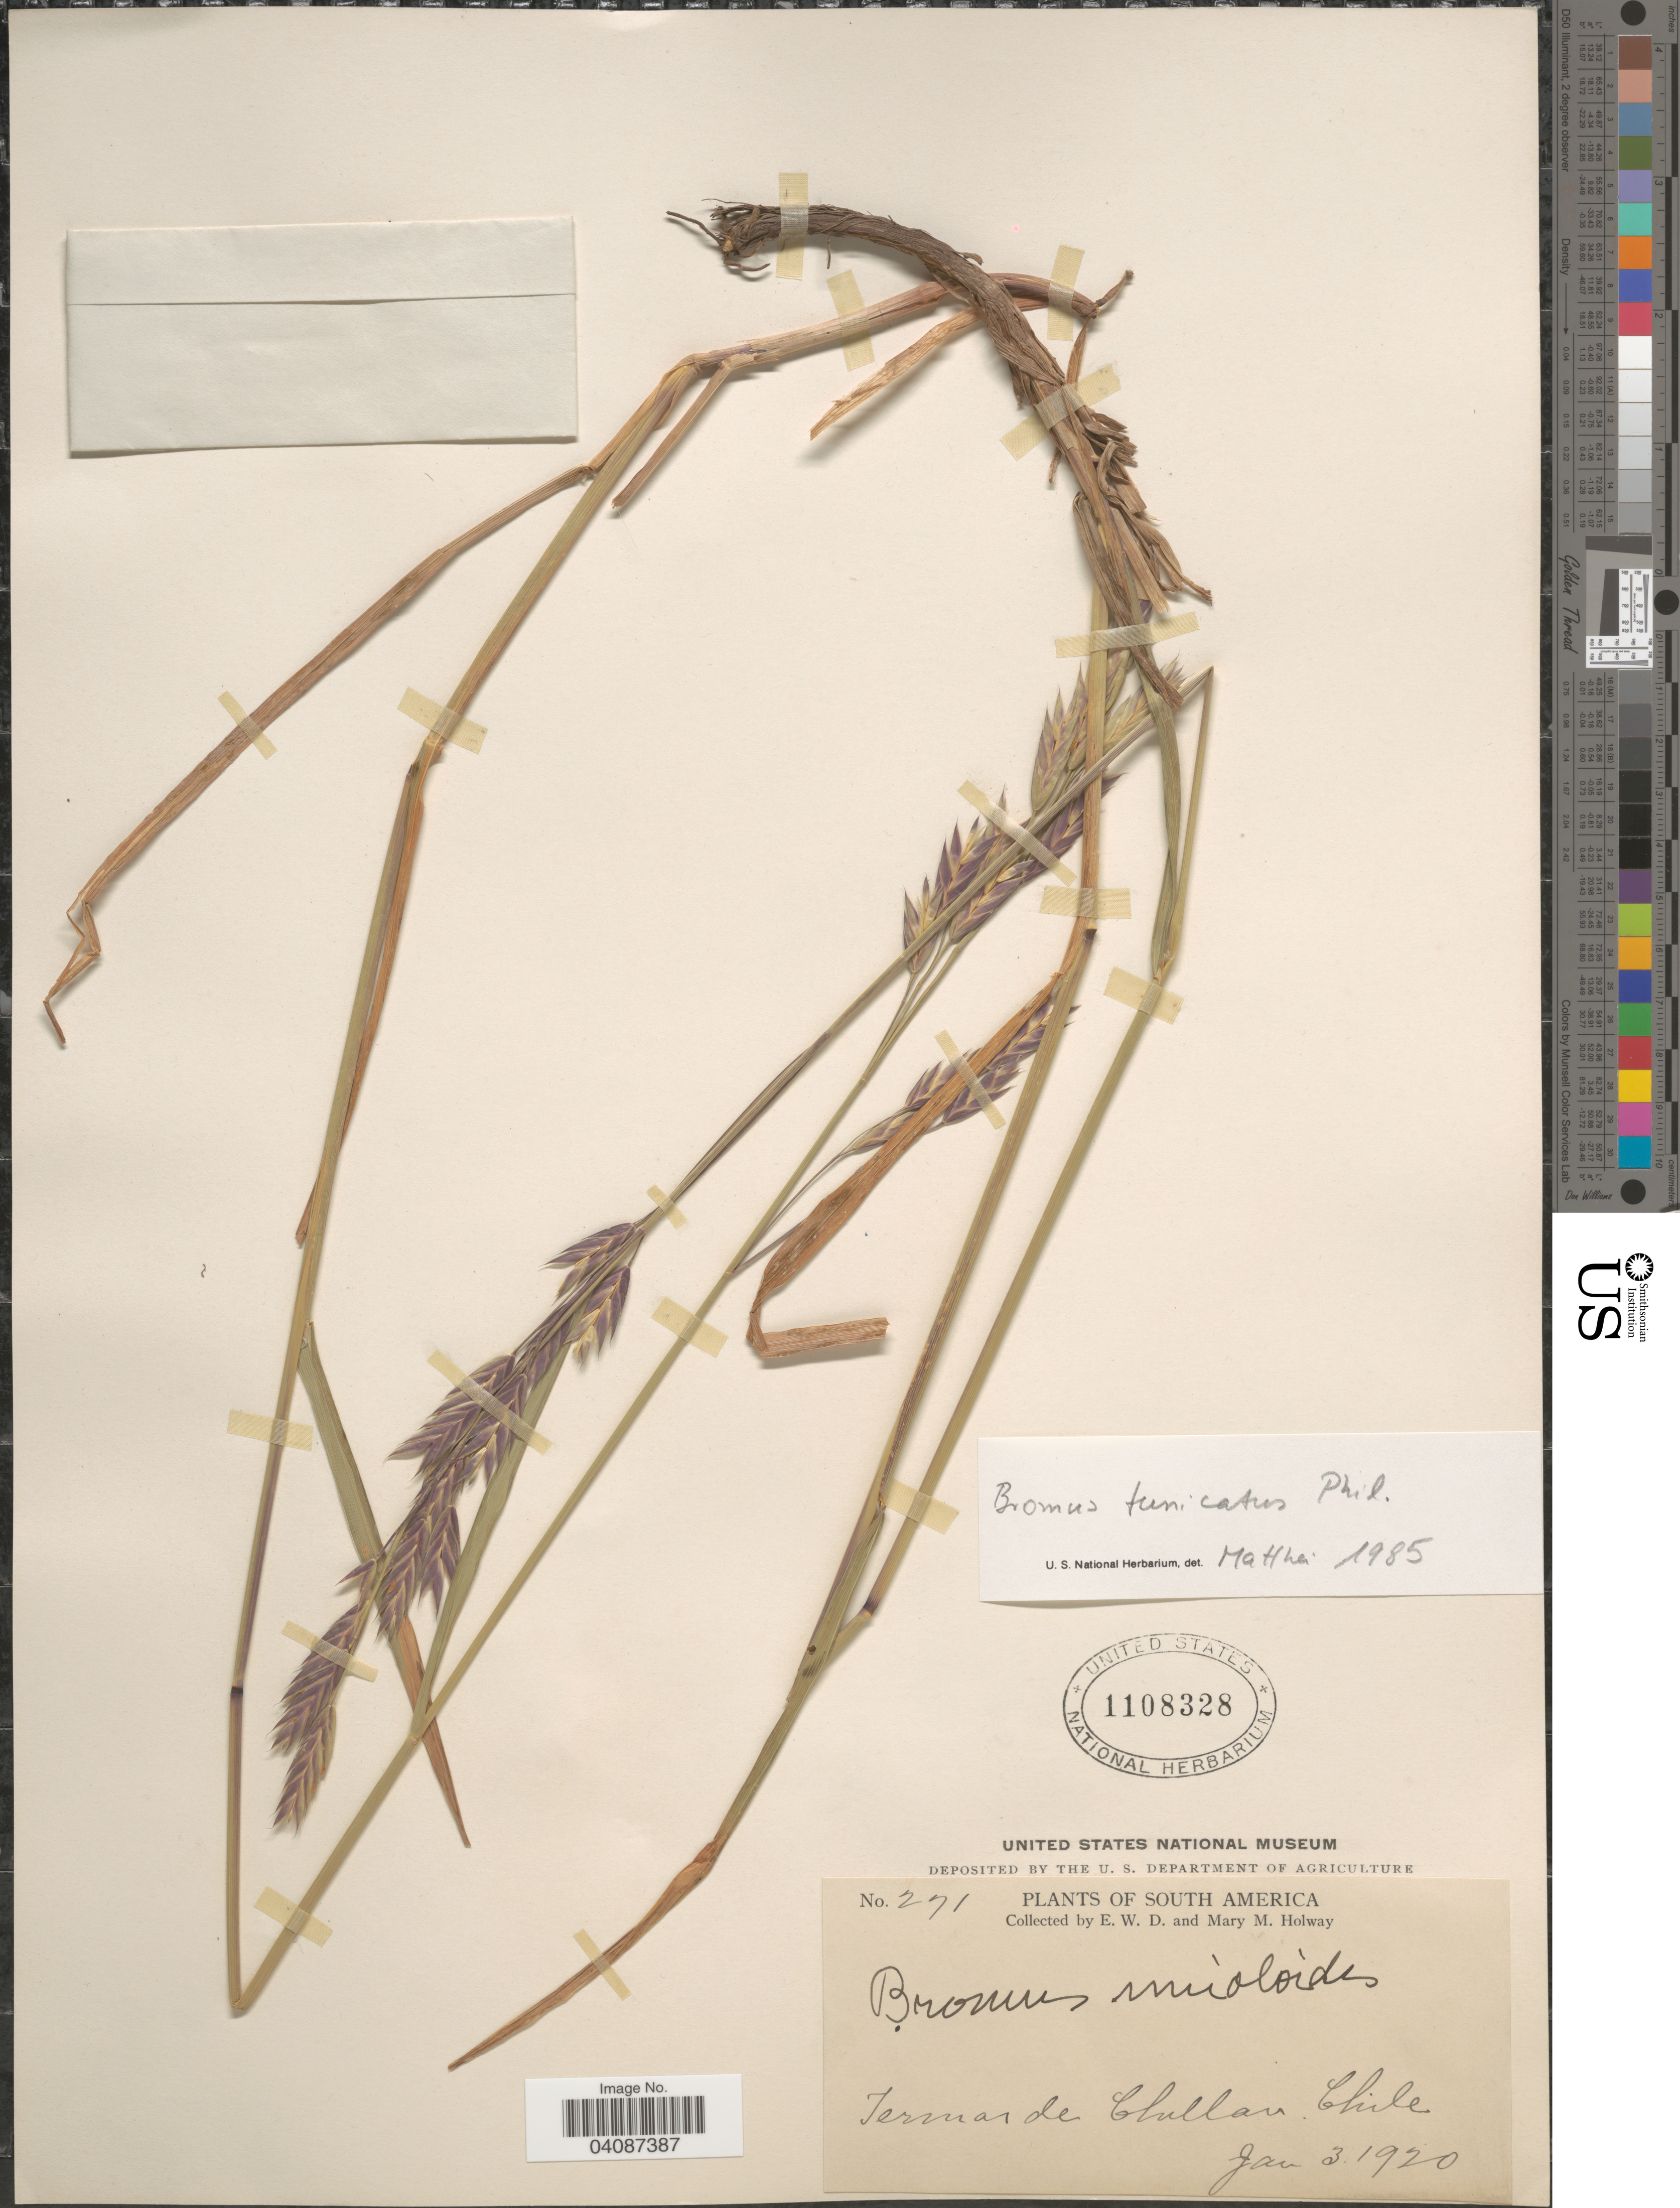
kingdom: Plantae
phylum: Tracheophyta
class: Liliopsida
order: Poales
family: Poaceae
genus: Bromus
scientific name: Bromus tunicatus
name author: Phil.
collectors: E. W. D. Holway & M. M. Holway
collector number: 271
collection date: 1920-01-03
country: Chile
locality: Termas de Chillan.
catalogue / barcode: US 1108328